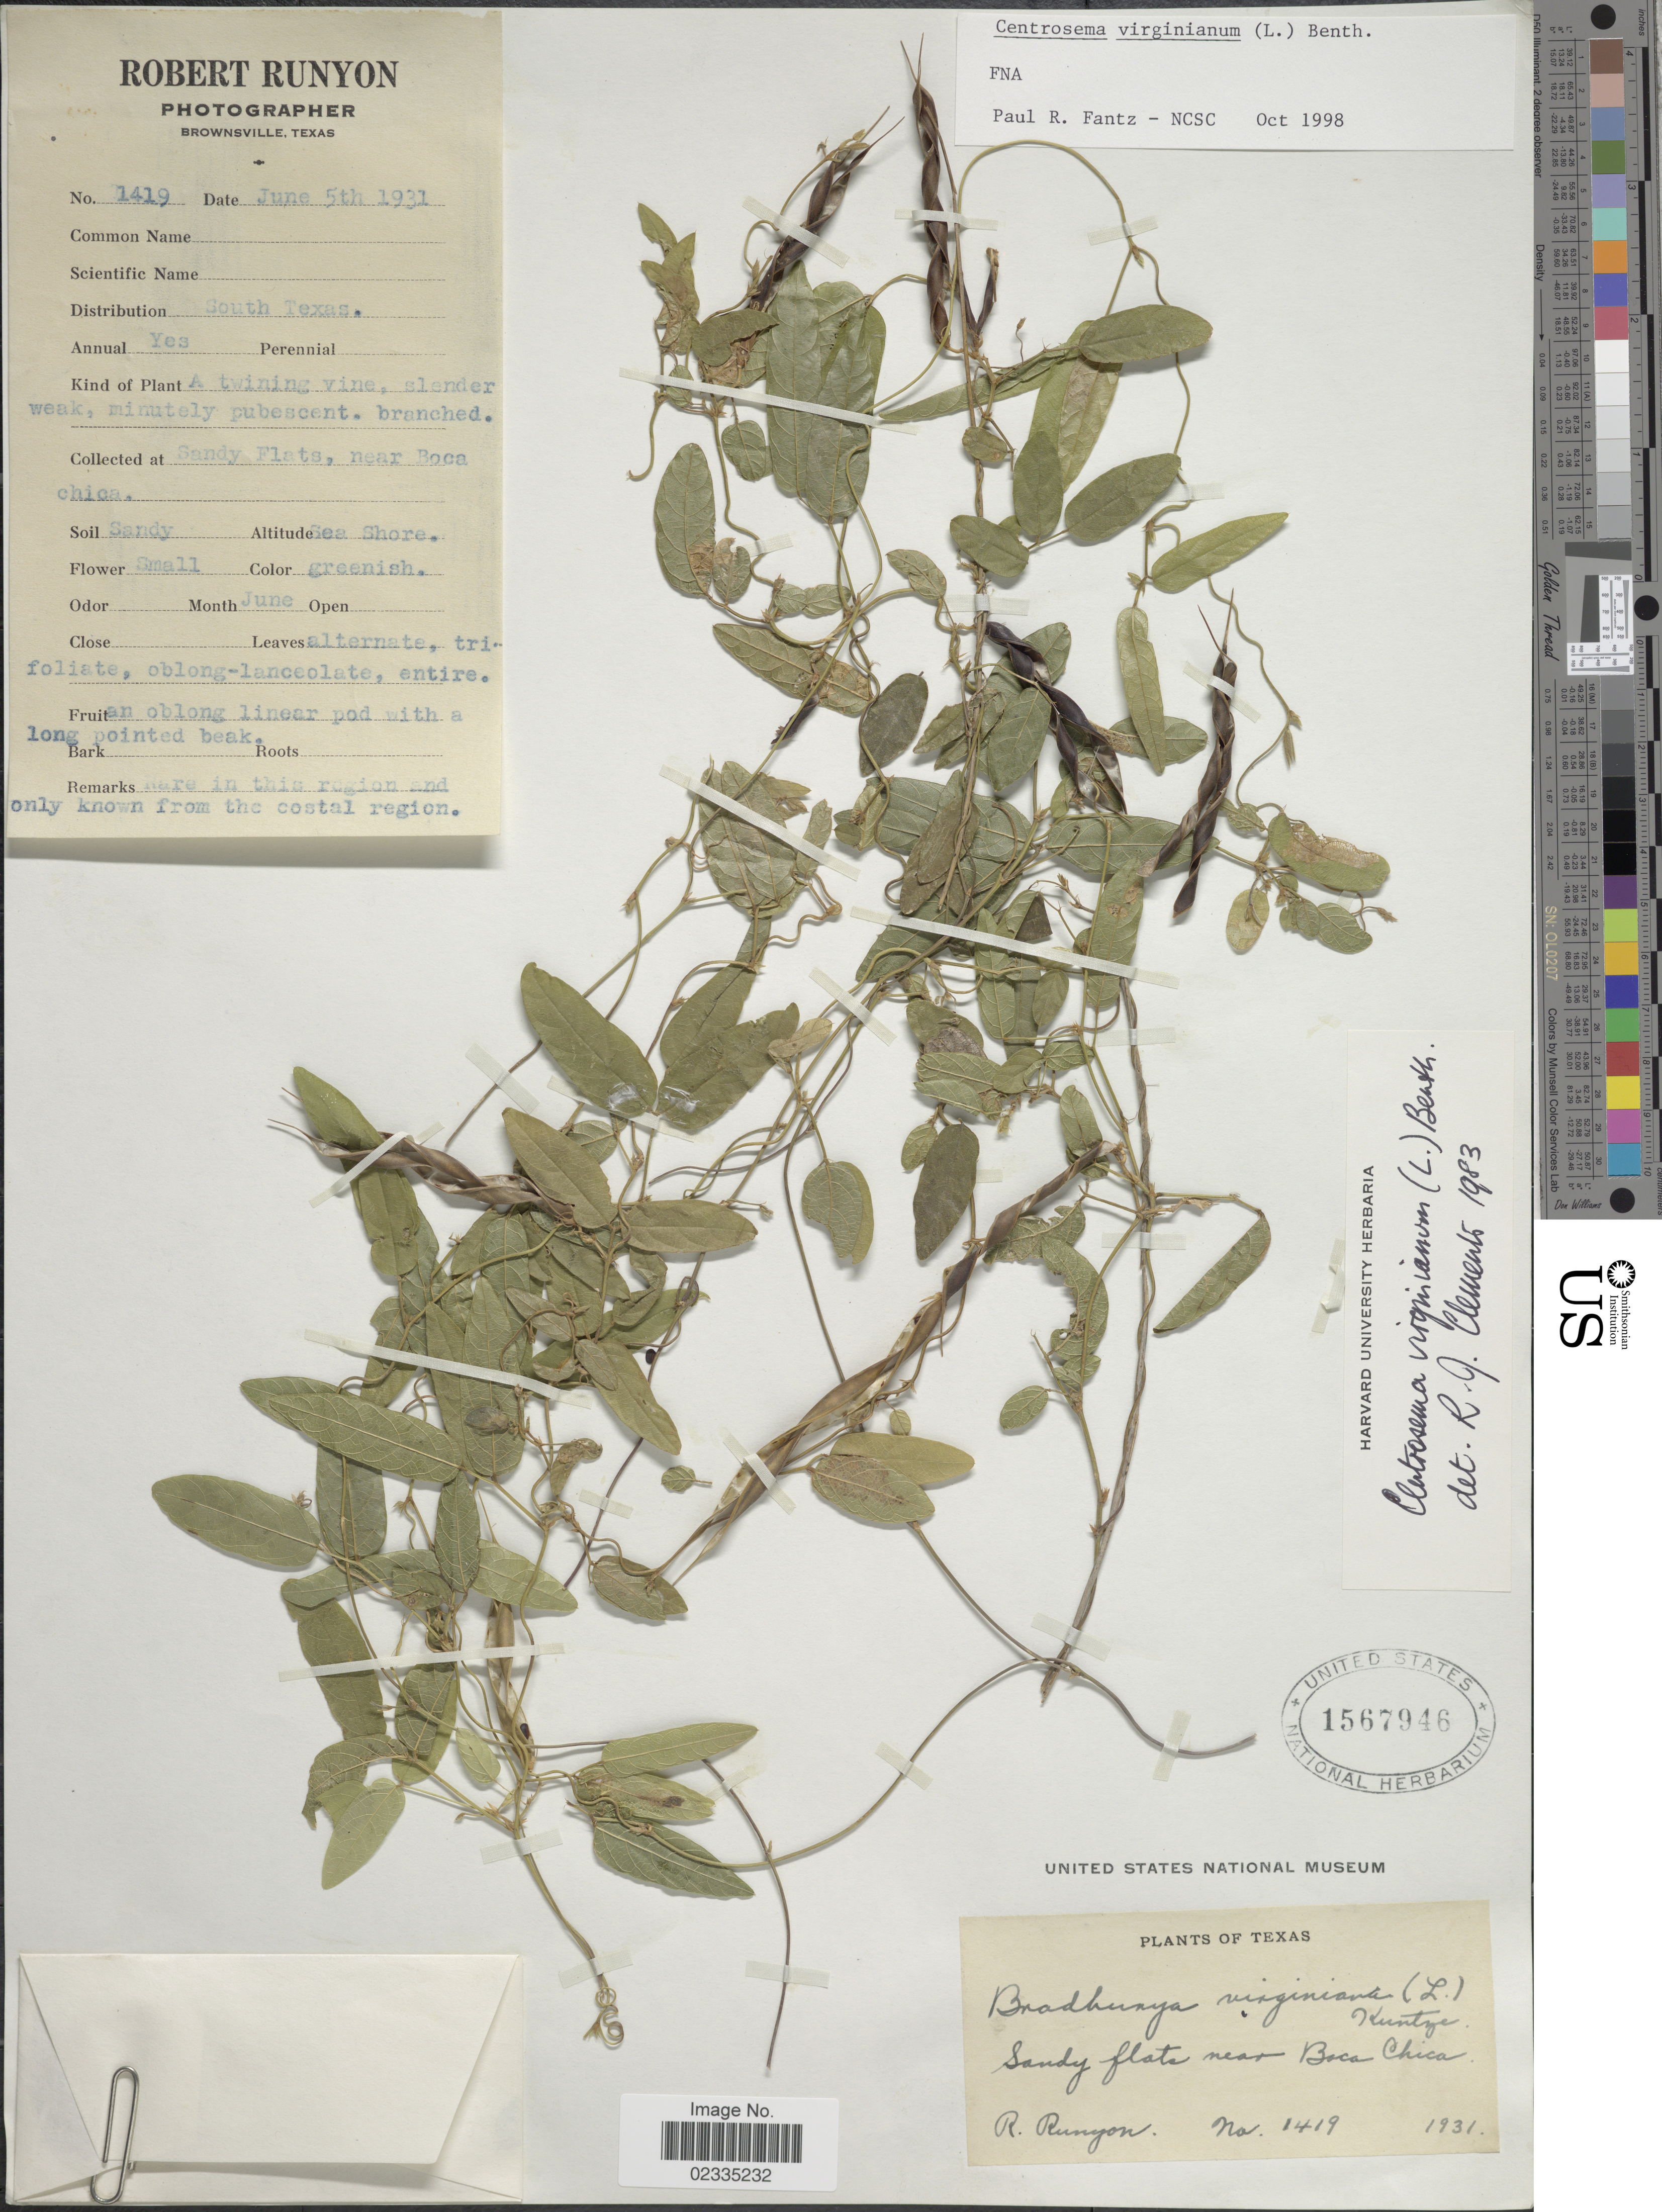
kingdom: Plantae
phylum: Tracheophyta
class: Magnoliopsida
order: Fabales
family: Fabaceae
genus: Centrosema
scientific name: Centrosema virginianum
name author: (L.) Benth.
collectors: R. Runyon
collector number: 1419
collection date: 1931-06-05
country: United States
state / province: Texas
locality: Sandy flats near Boca Chica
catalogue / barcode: US 1567946